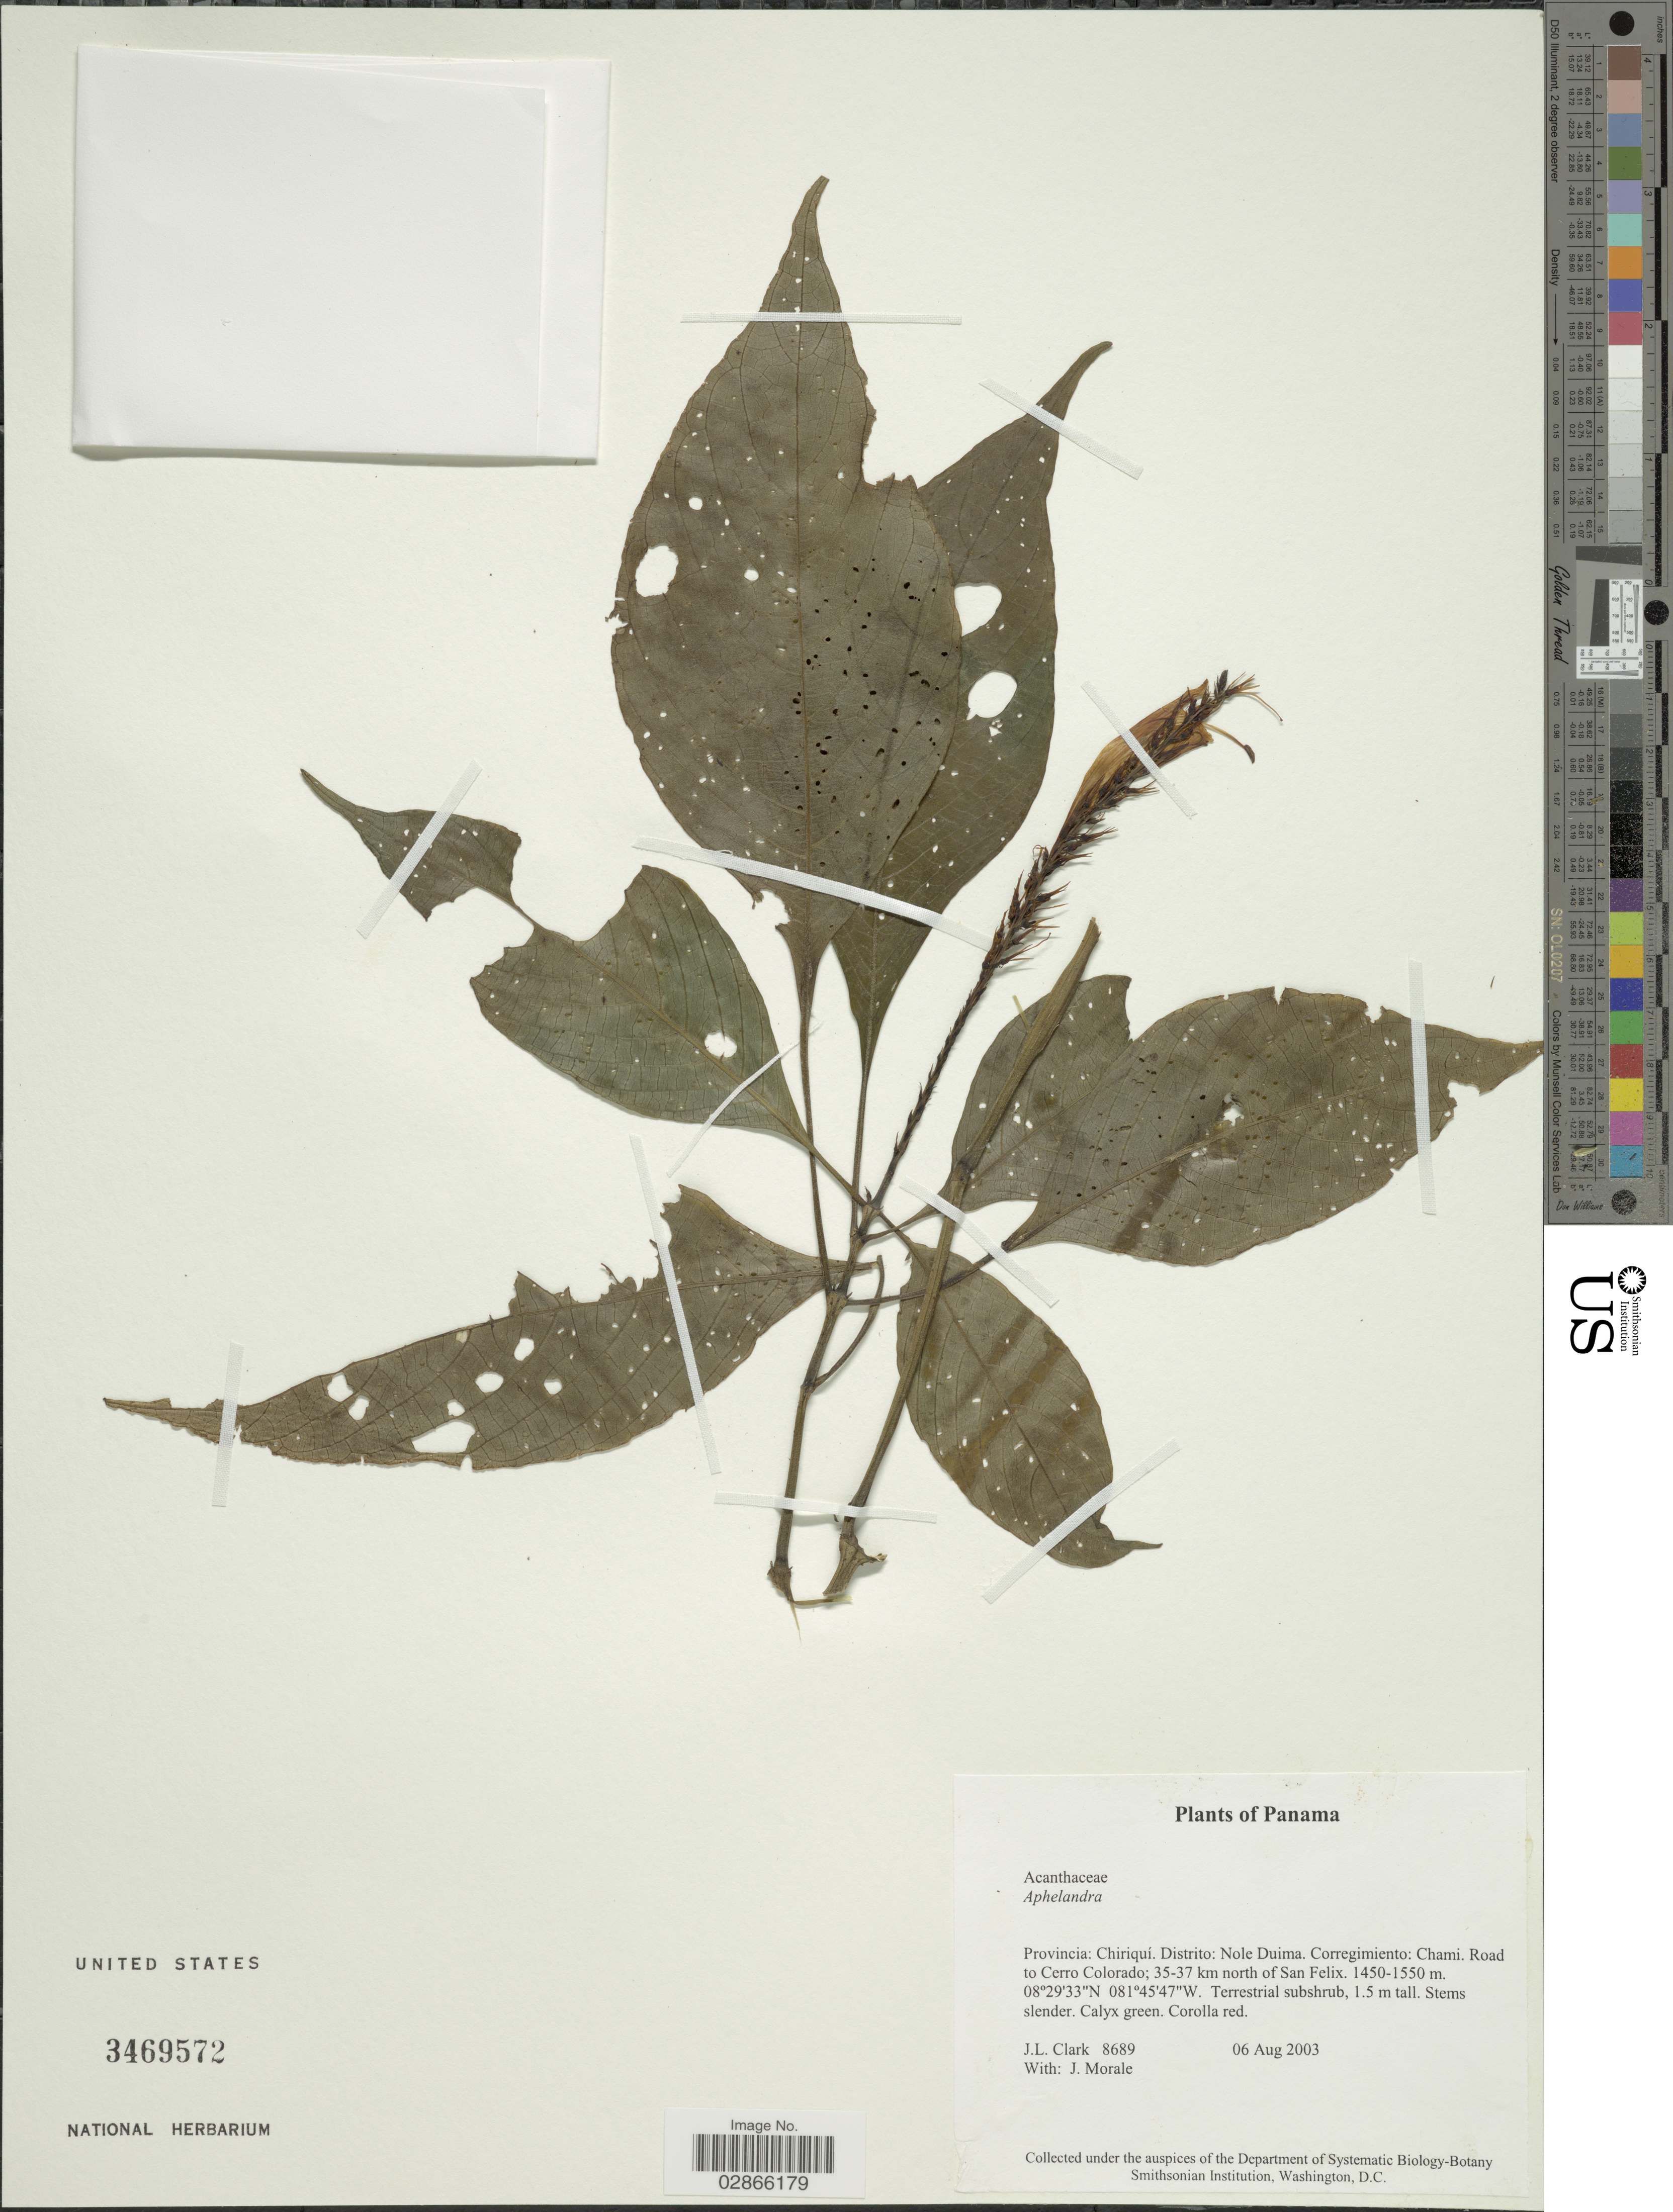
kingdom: Plantae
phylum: Tracheophyta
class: Magnoliopsida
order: Lamiales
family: Acanthaceae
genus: Aphelandra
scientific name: Aphelandra sp.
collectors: J. L. Clark & J. Morale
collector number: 8689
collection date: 2003-08-06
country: Panama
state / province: Chiriqui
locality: Distrito: Nole Duima. Corregimiento: Chami. Road to Cerro Colorado; 35-37 km north of San Felix.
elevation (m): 1450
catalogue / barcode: US 3469572